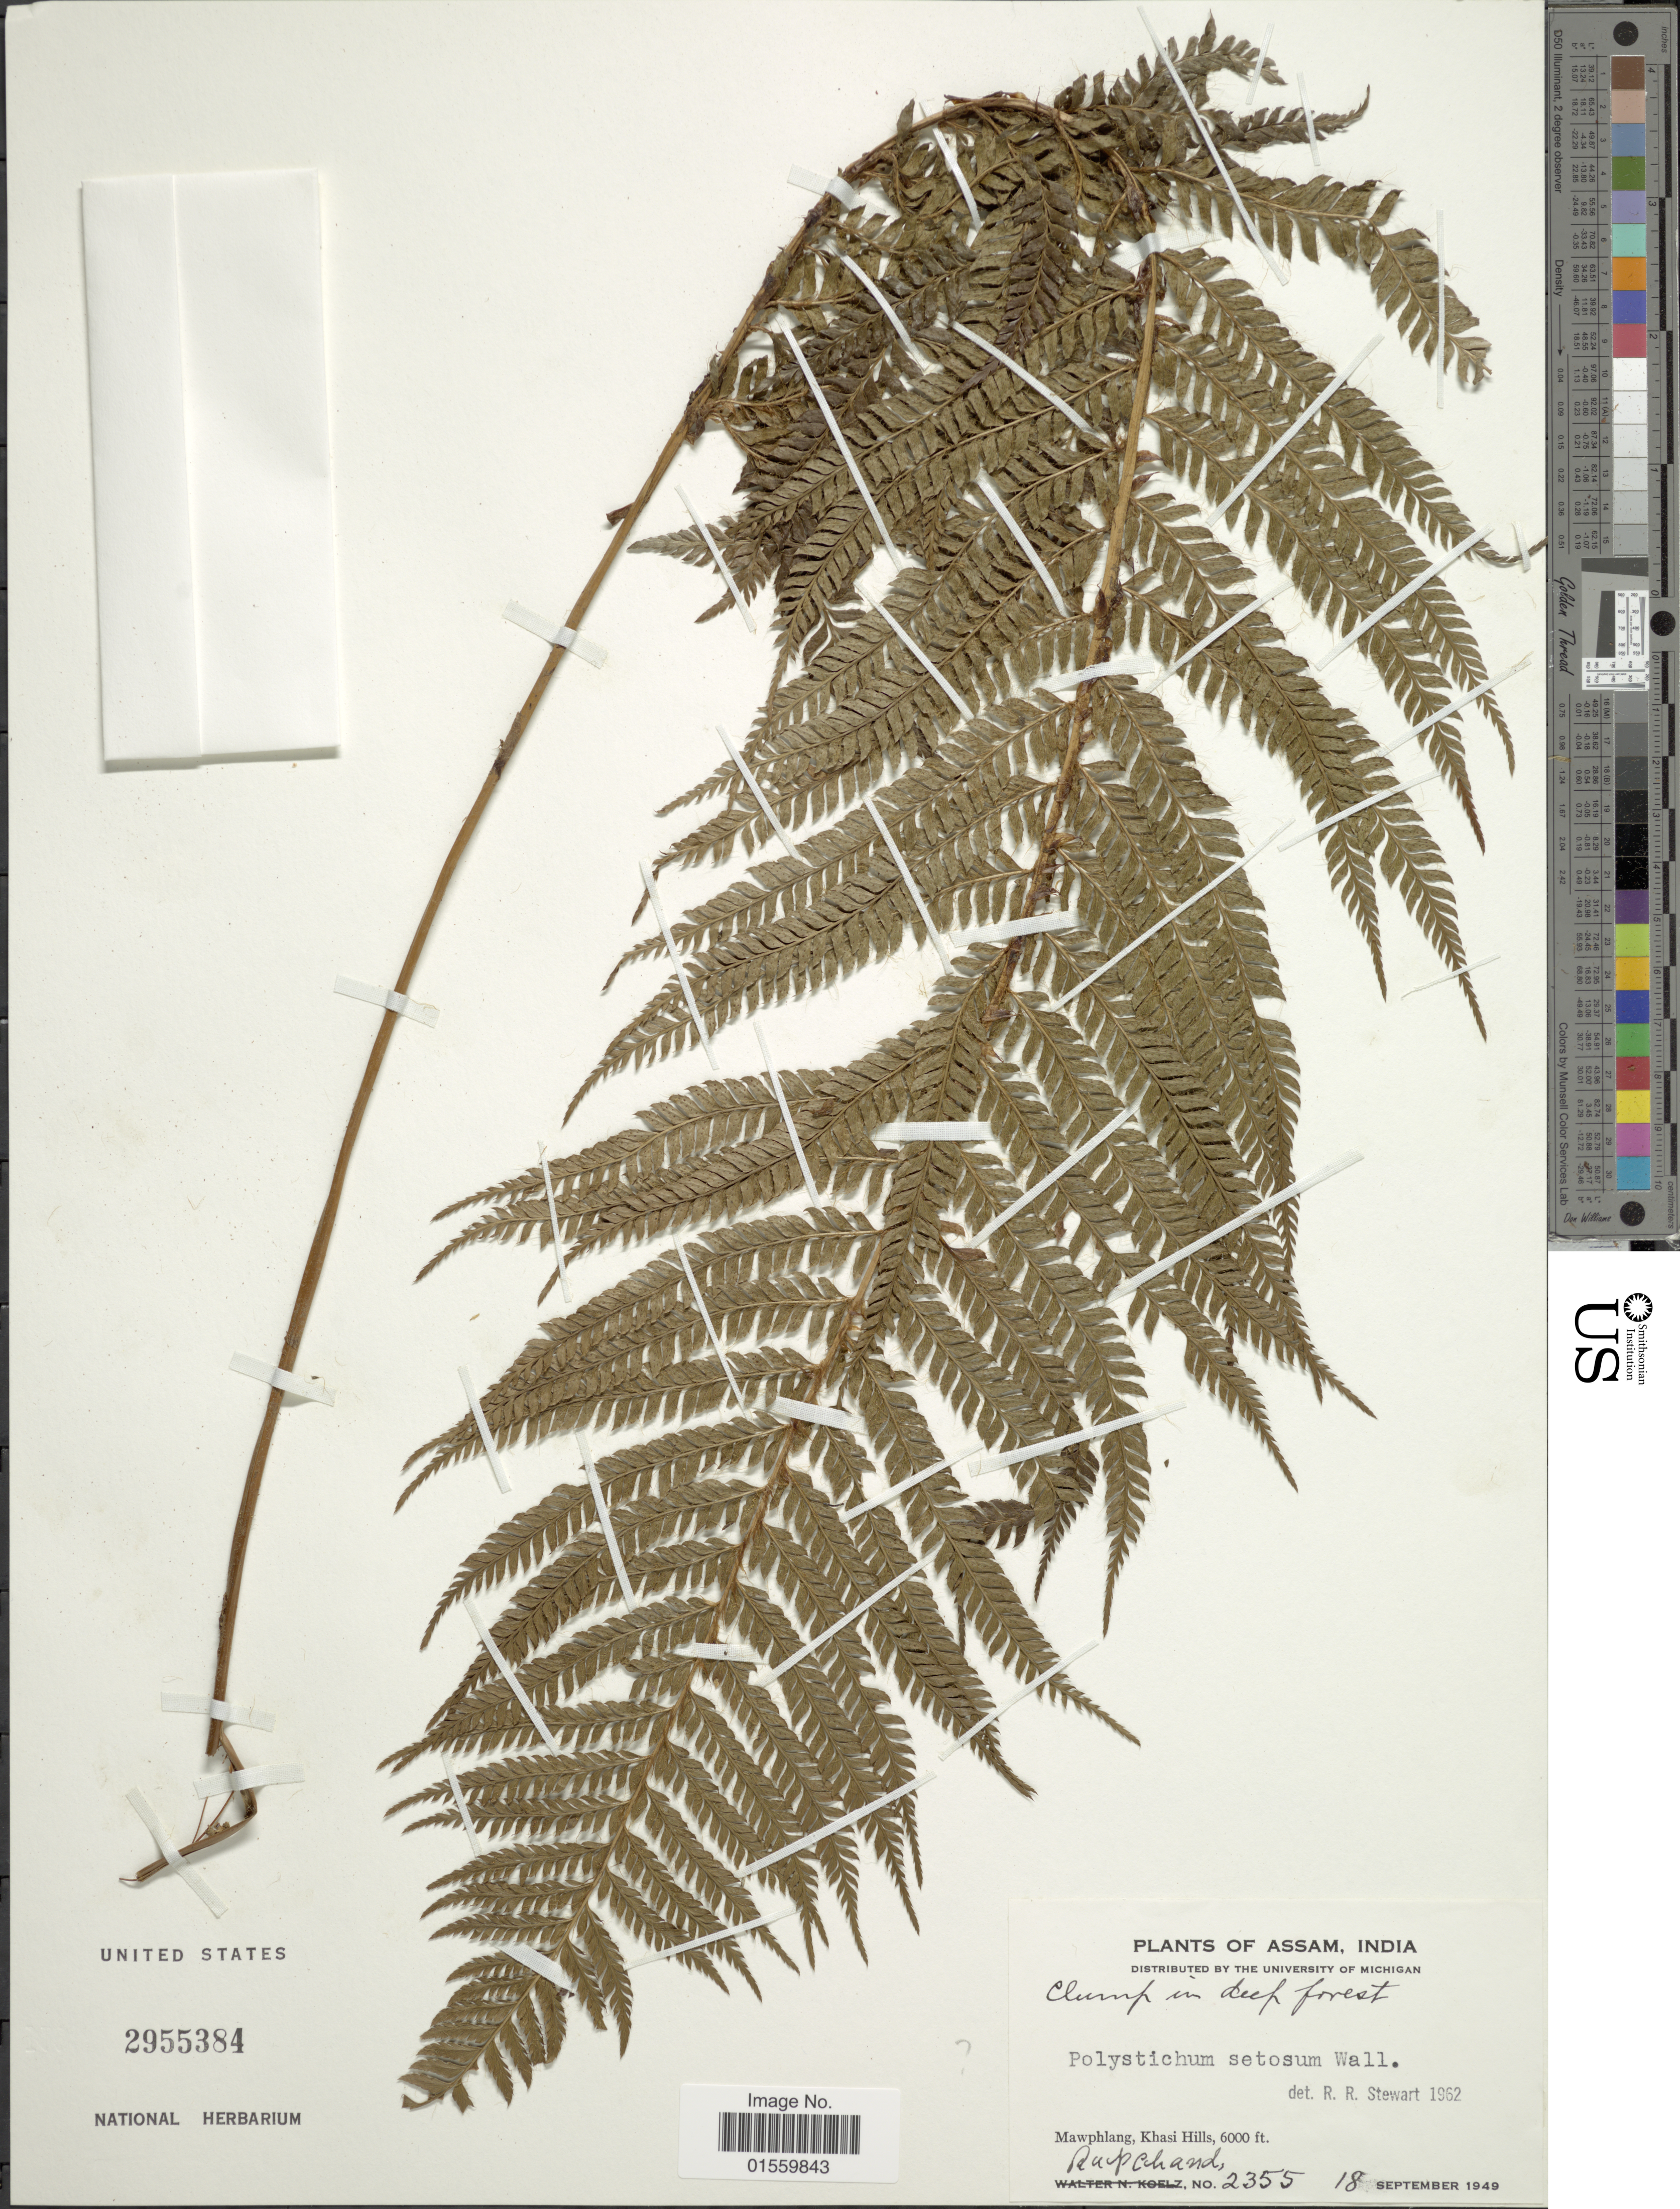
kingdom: Plantae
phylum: Tracheophyta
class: Polypodiopsida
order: Polypodiales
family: Dryopteridaceae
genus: Polystichum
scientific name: Polystichum sp.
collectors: R. Chand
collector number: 2355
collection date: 1949-09-18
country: India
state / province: Meghalaya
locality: Mawphlang, Khasi Hills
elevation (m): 1829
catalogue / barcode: US 2955384